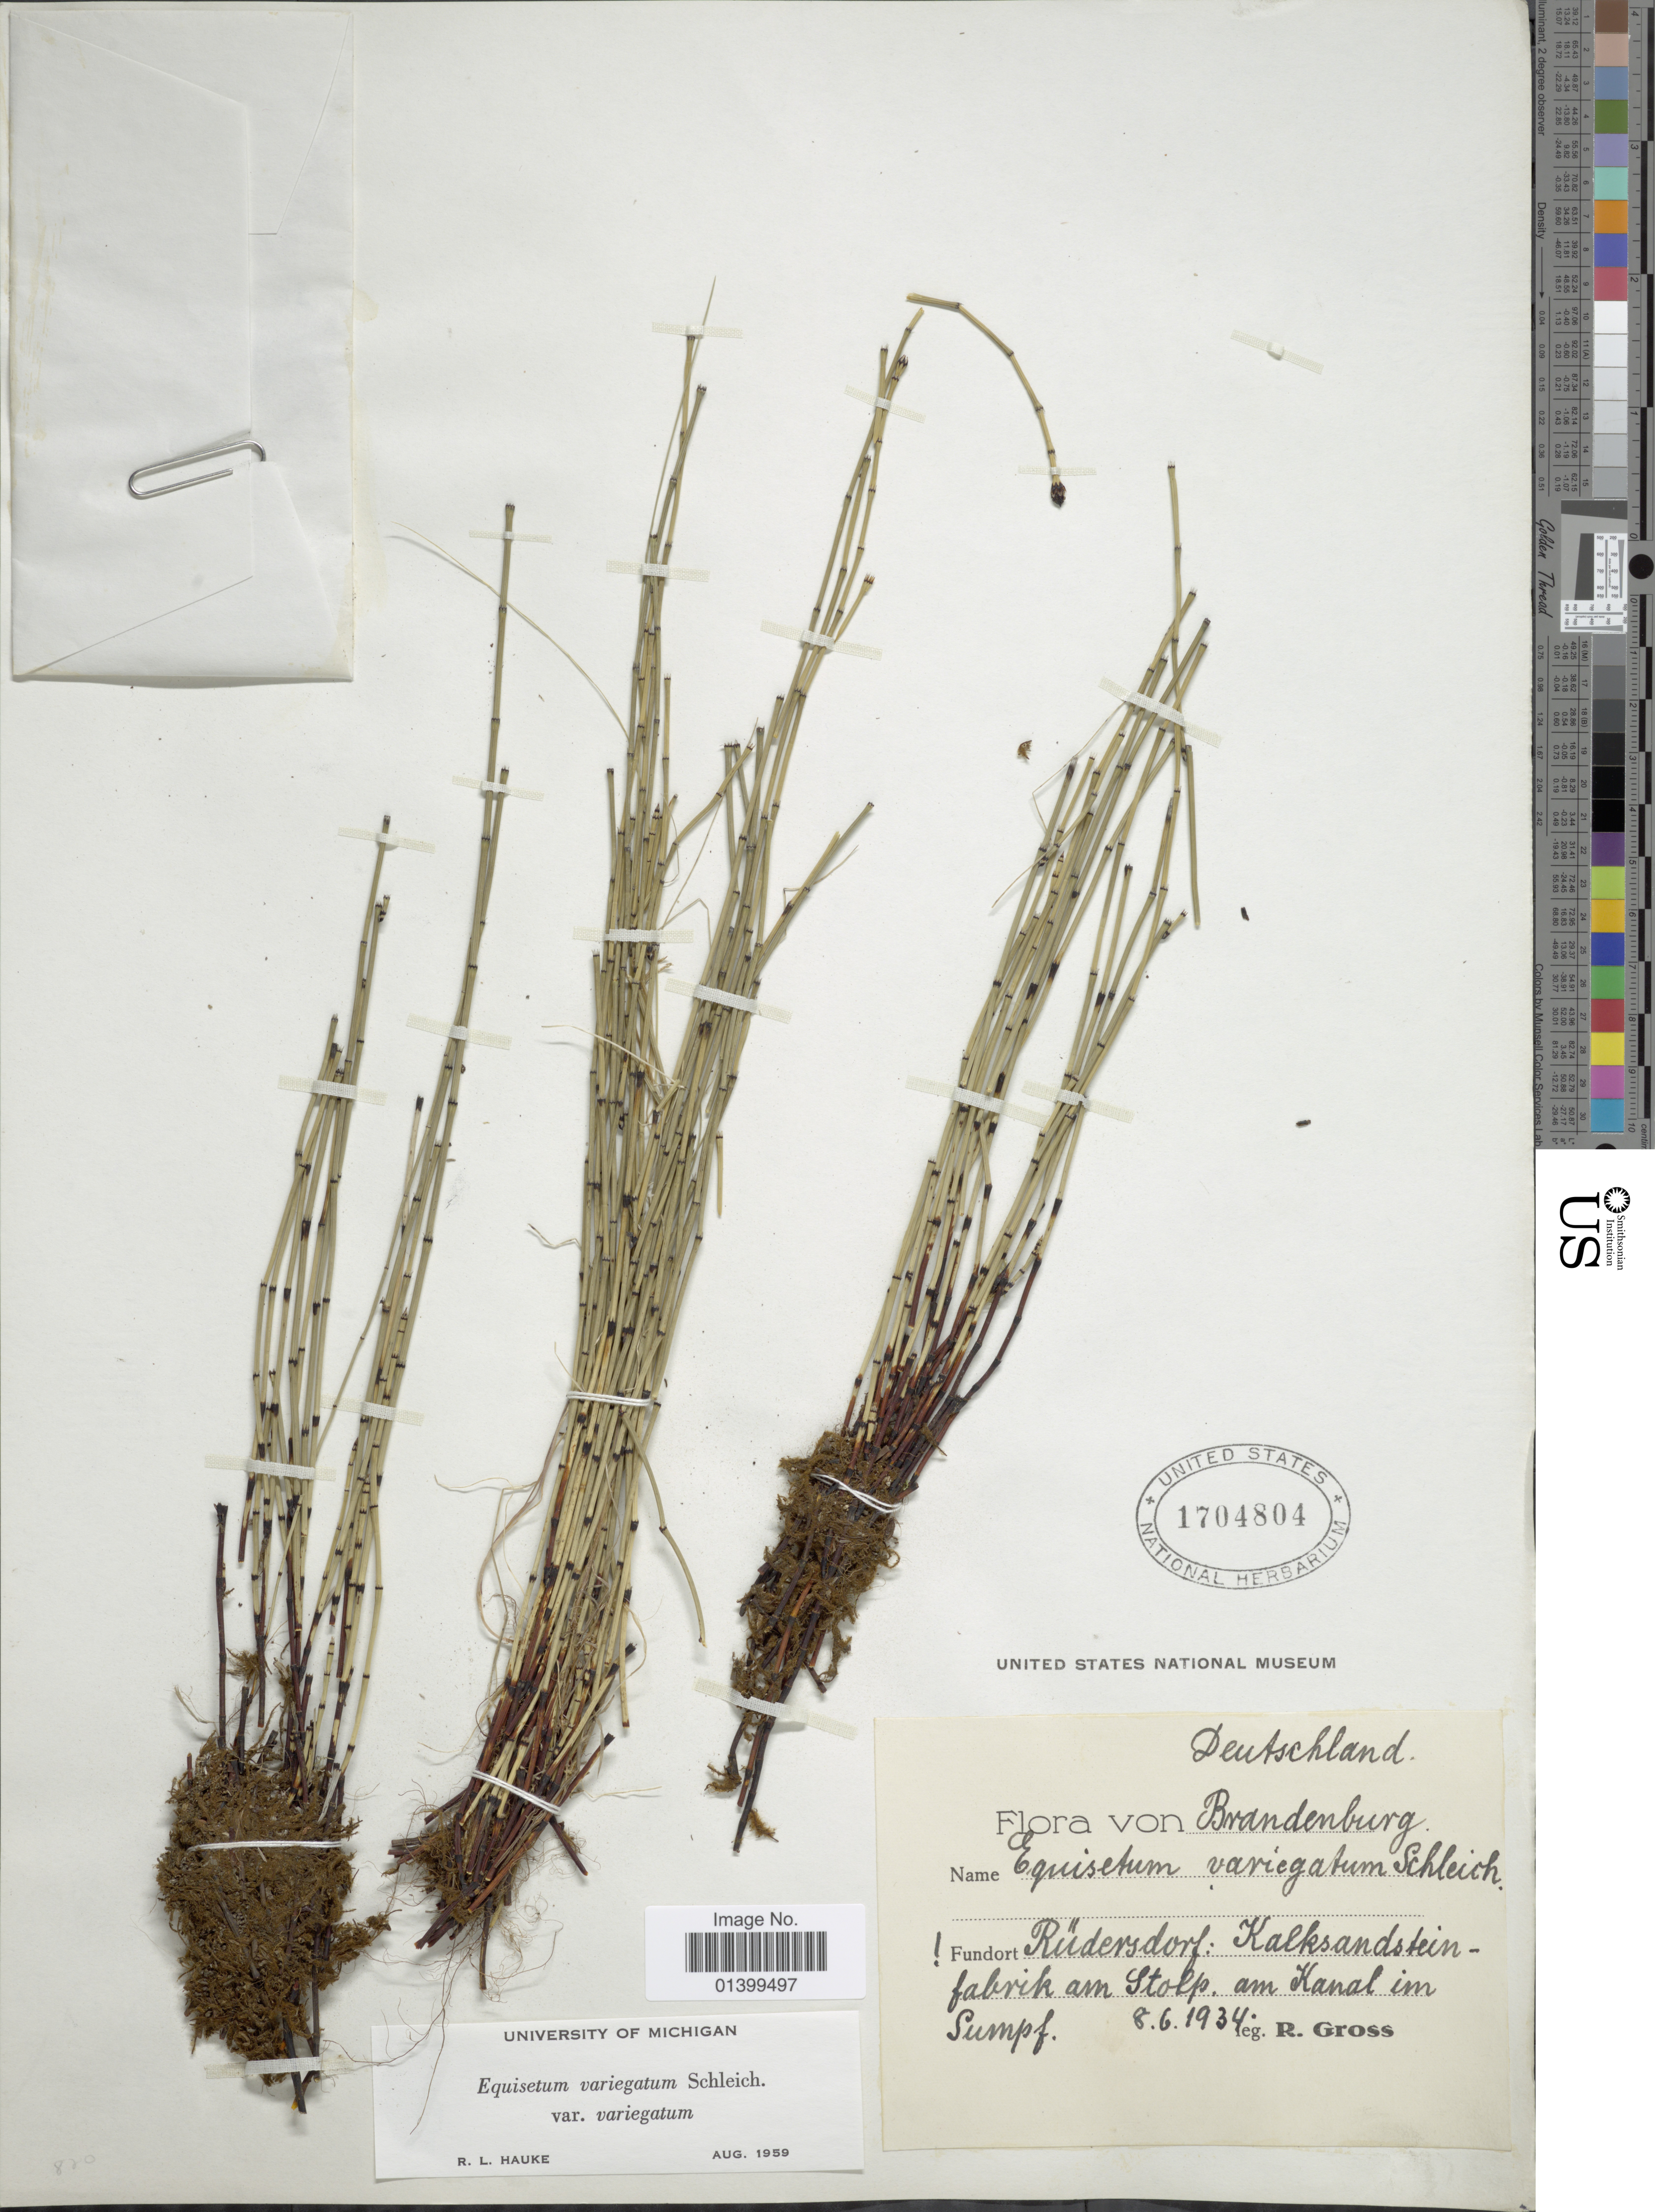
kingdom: Plantae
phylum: Tracheophyta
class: Polypodiopsida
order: Equisetales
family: Equisetaceae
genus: Equisetum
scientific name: Equisetum variegatum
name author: Schleich. ex F. Weber & D. Mohr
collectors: R. Gross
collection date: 1934-06-08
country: Germany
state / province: Brandenburg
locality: Flora von Brandenburg. Rüdersdorf: Kalksandstein-fabrik am Stolp, am Kanal im Sumpf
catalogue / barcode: US 1704804